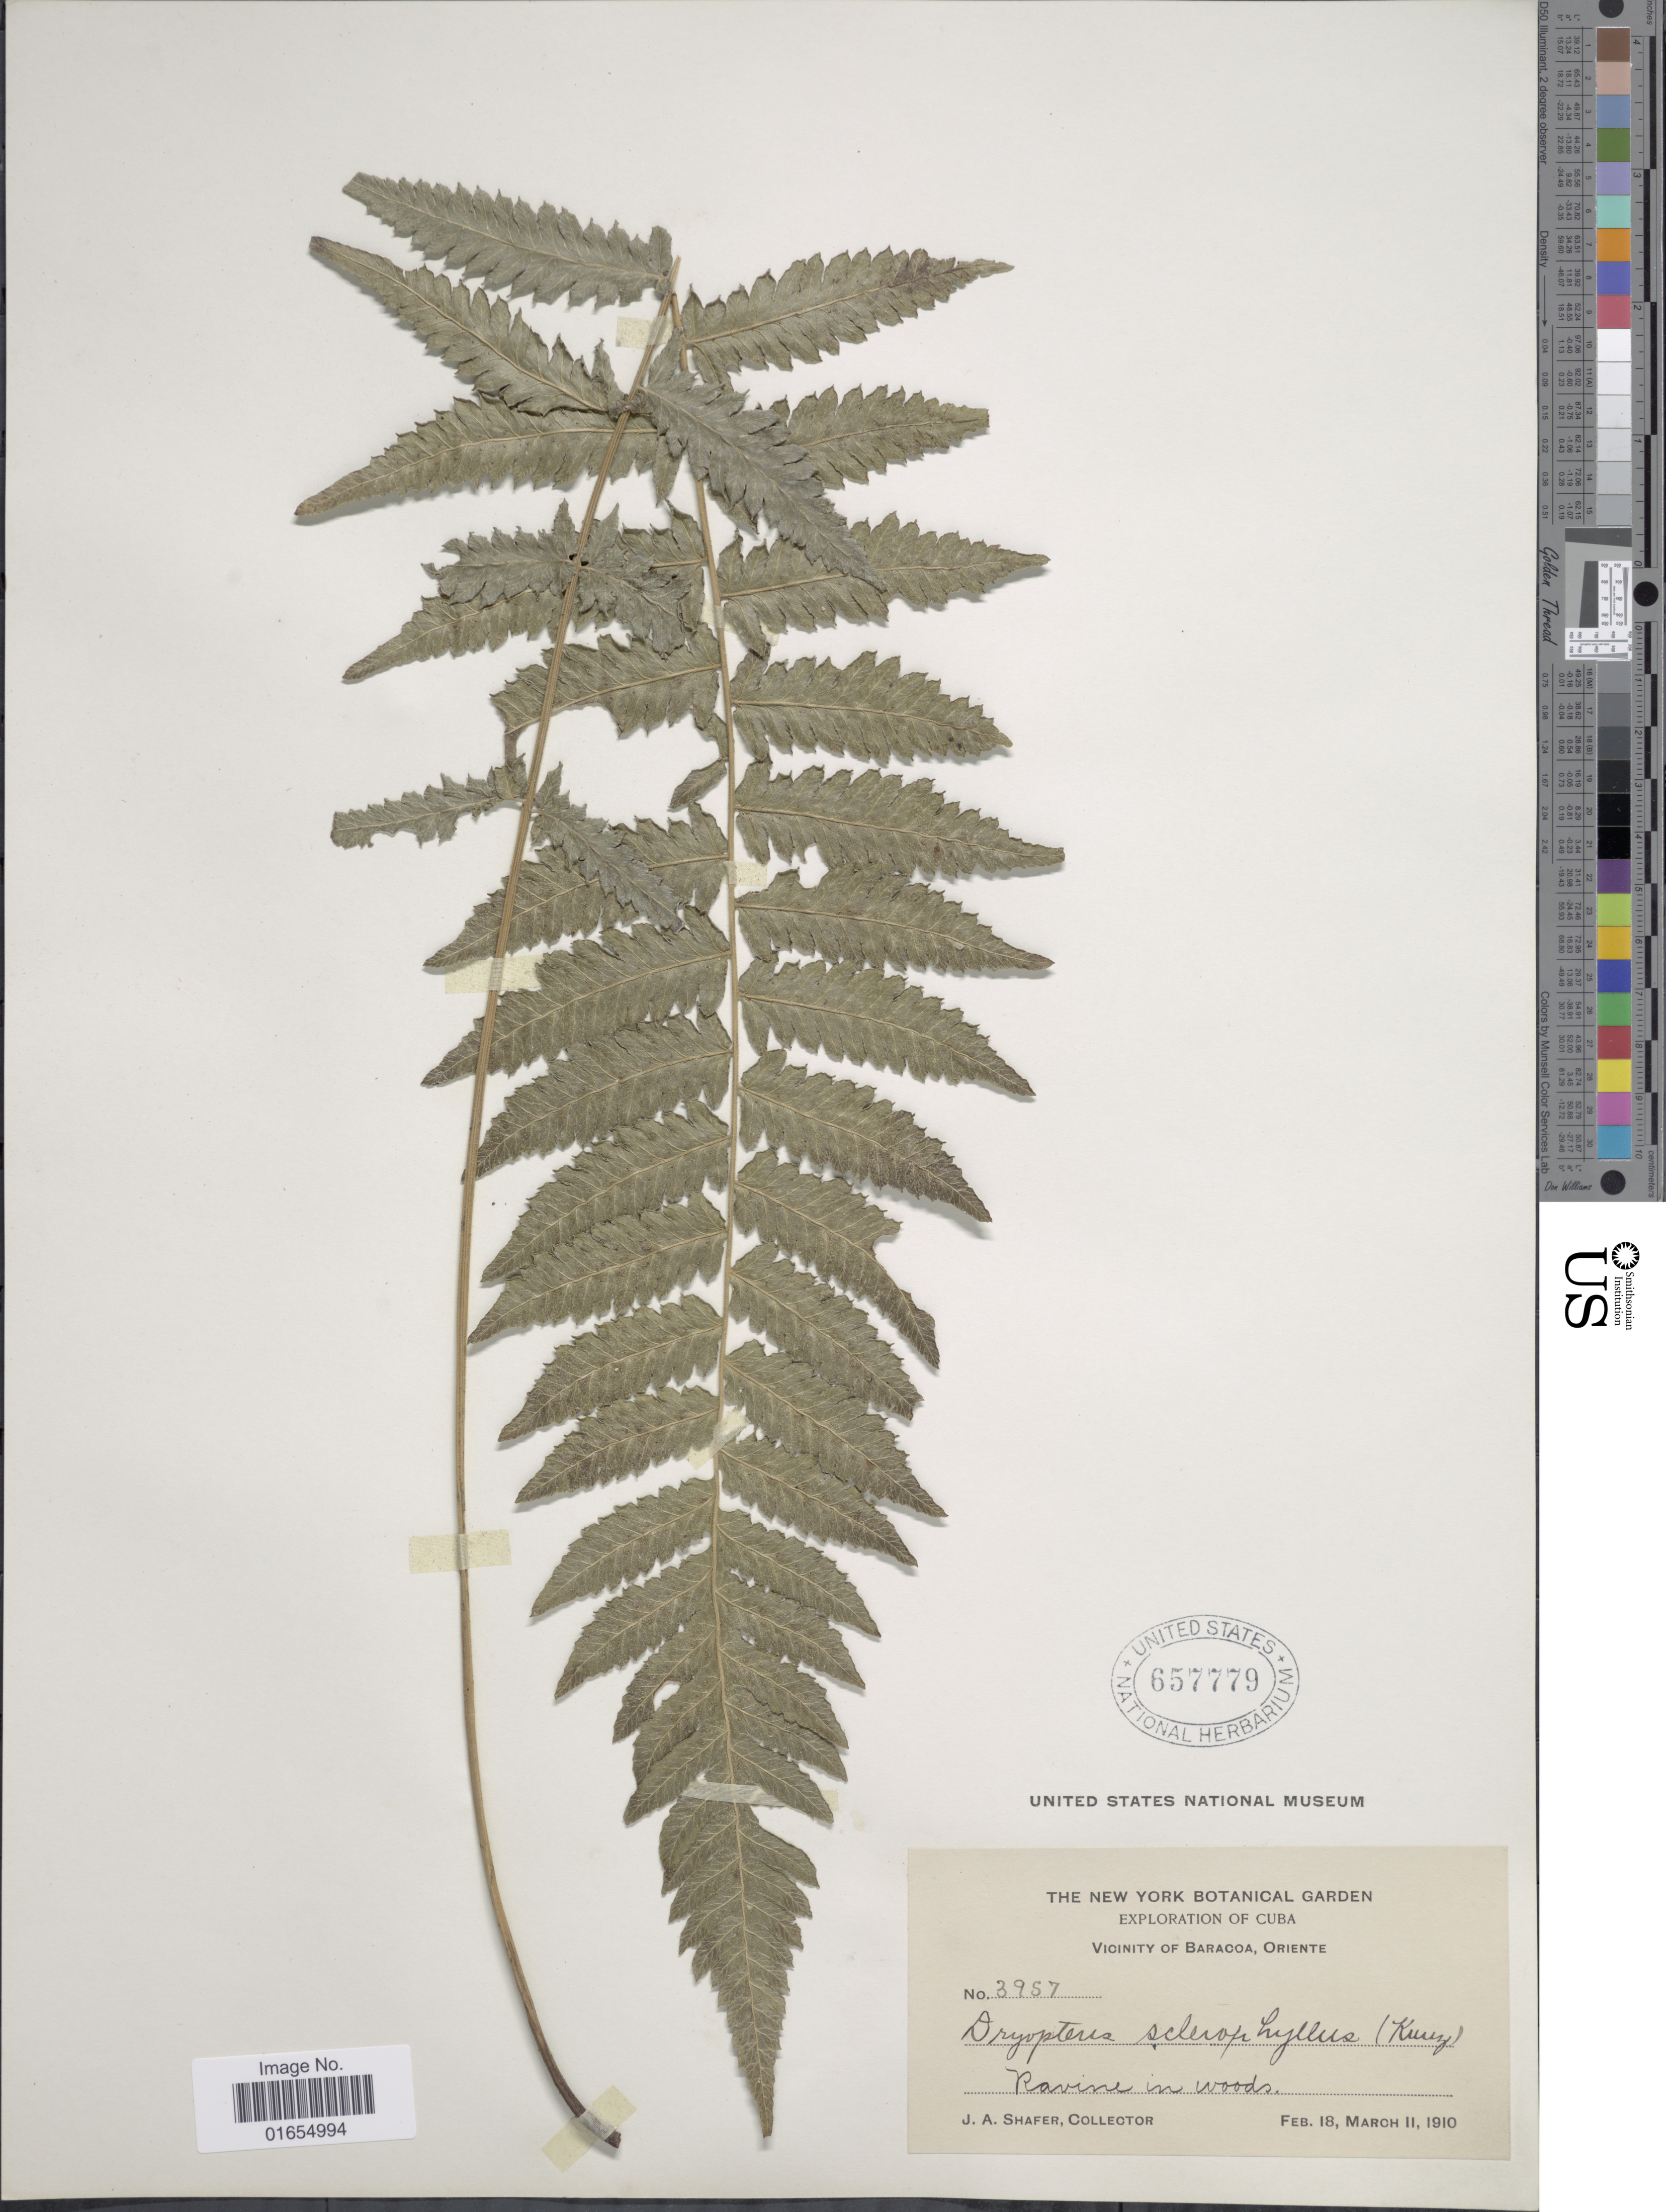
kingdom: Plantae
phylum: Tracheophyta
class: Polypodiopsida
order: Polypodiales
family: Thelypteridaceae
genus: Goniopteris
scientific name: Goniopteris sclerophylla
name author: (Poepp.) C.V. Morton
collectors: J. A. Shafer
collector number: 3957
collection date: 1910-02-18/1910-03-11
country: Cuba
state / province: Oriente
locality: Vicinity of Baracoa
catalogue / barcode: US 657779